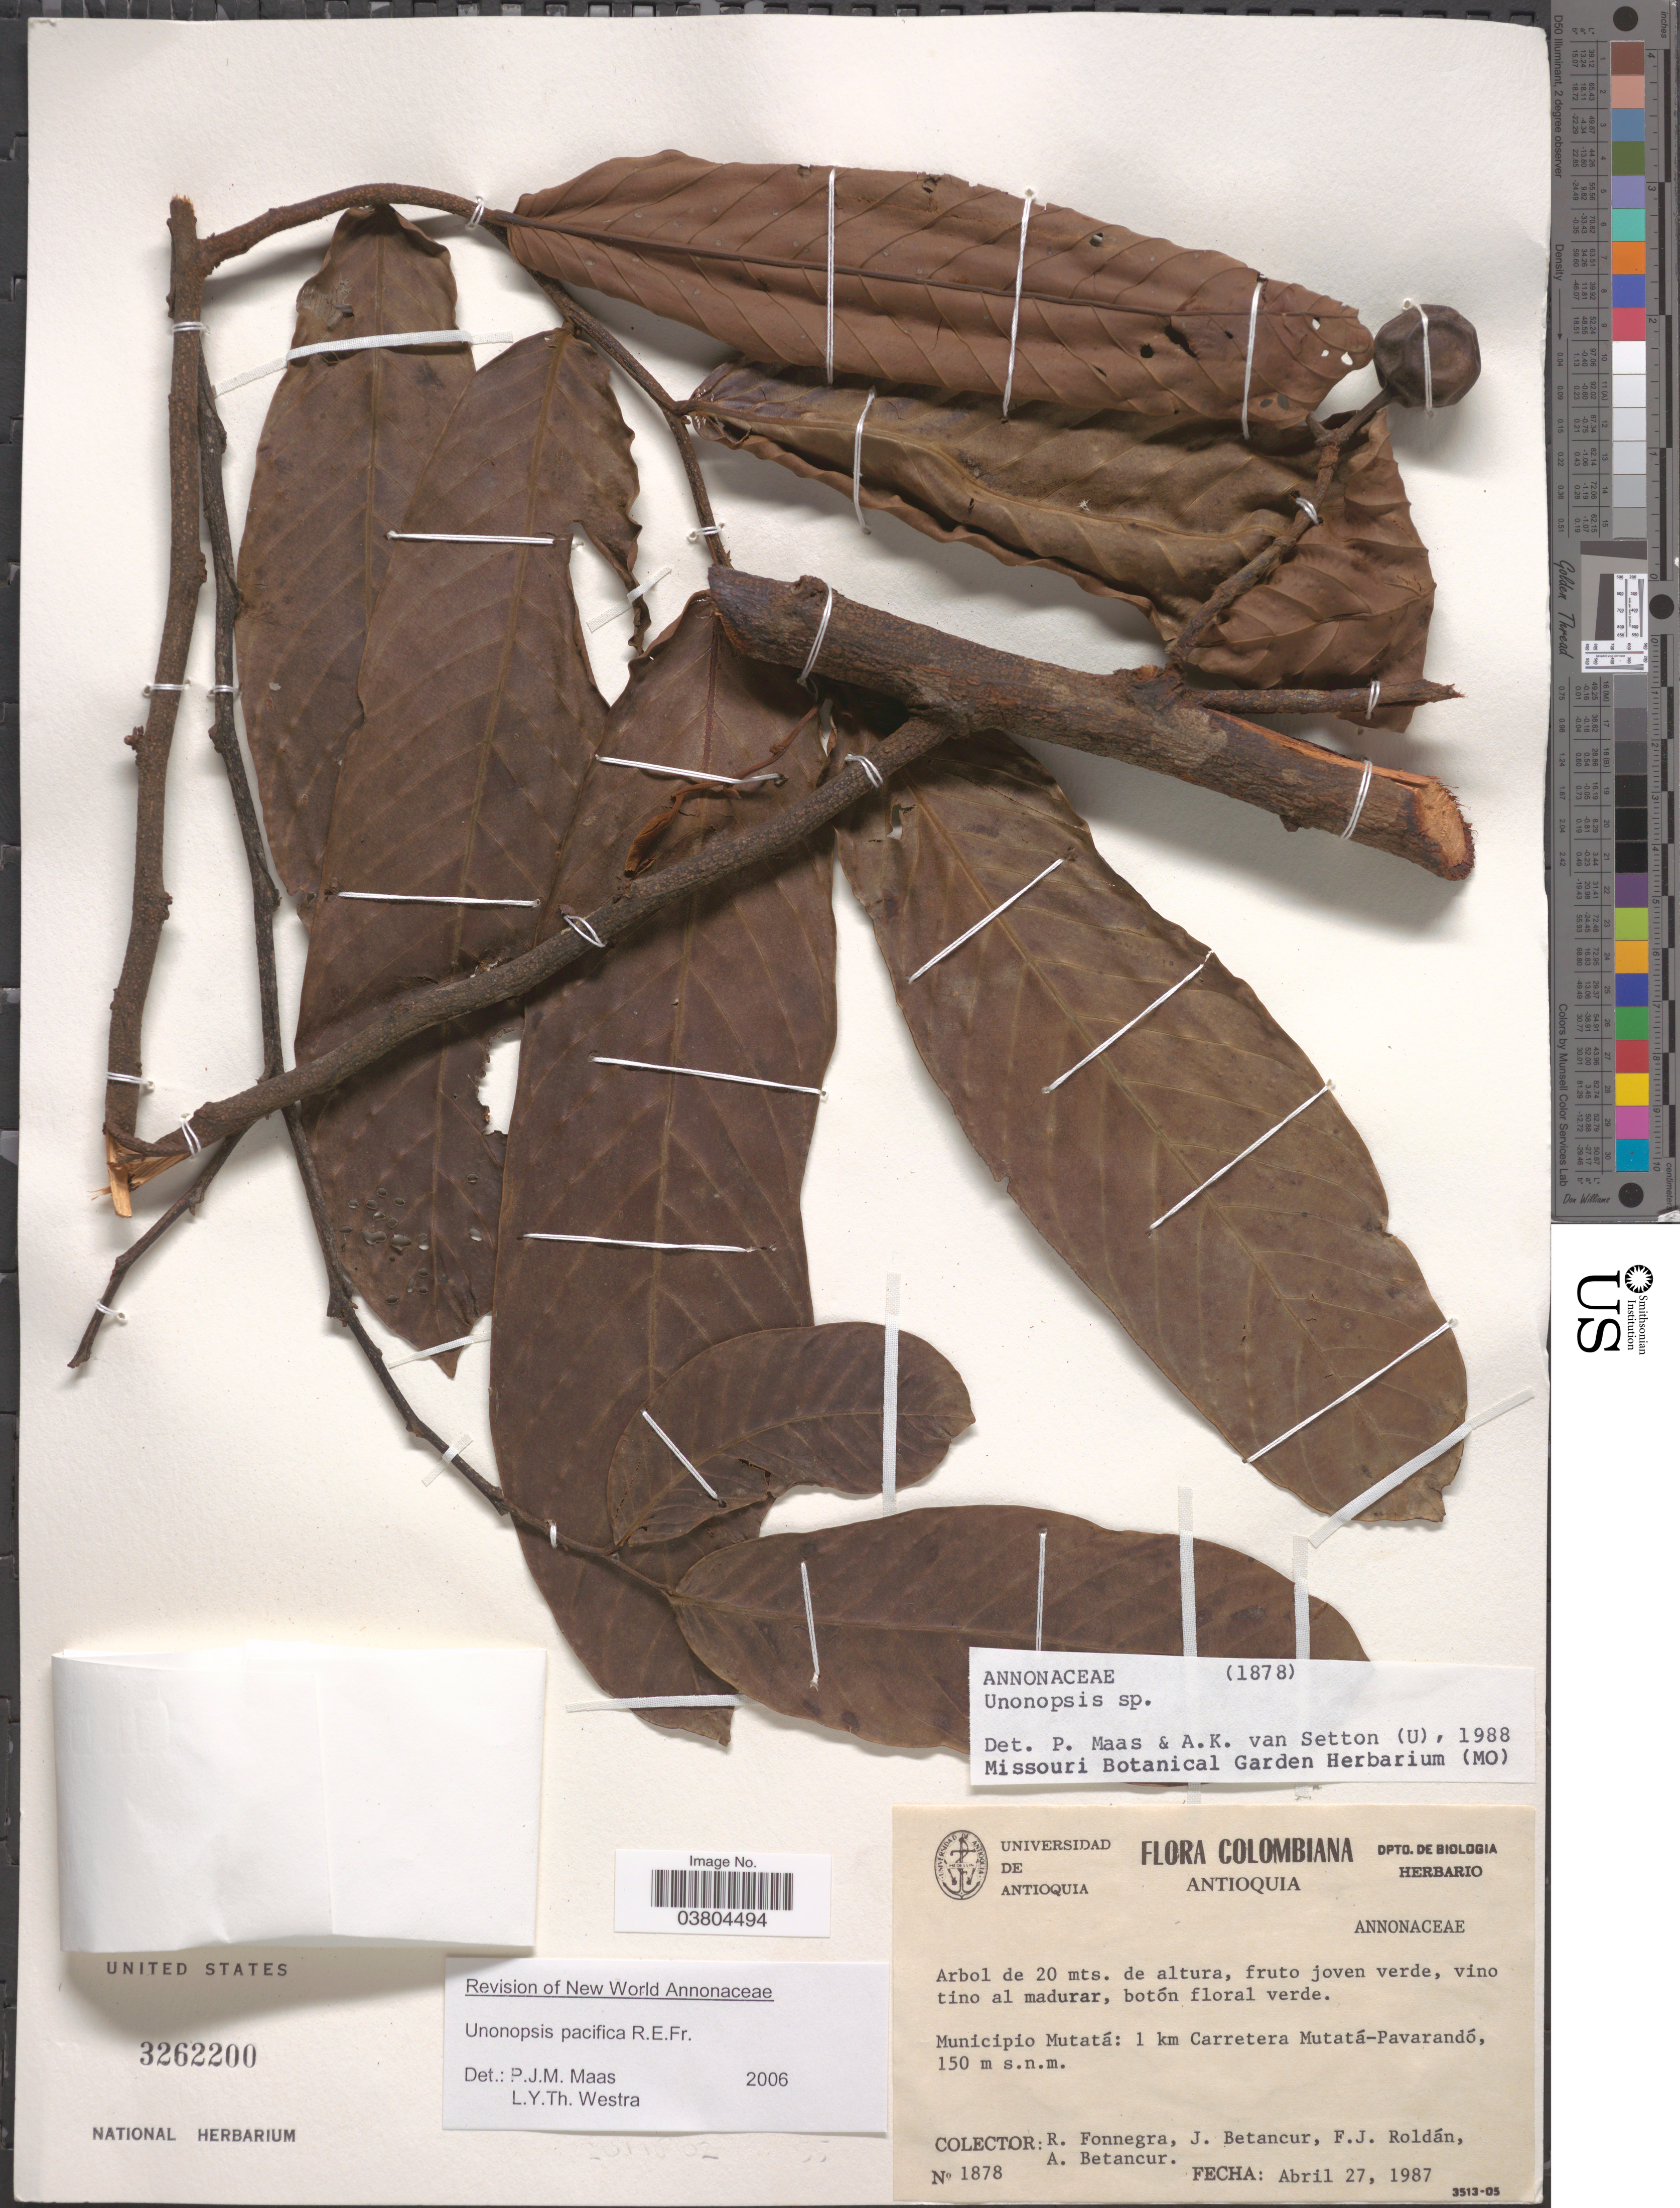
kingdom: Plantae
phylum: Tracheophyta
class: Magnoliopsida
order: Magnoliales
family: Annonaceae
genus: Unonopsis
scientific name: Unonopsis pacifica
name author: R.E. Fr.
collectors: R. Fonnegra, J. Betancur, F. J. Roldán & A. Betancur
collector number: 1878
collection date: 1987-04-27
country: Colombia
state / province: Antioquia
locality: Municipio Mutatá: 1 km Carretera Mutatá-Pavarandó.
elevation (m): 150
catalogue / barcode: US 3262200